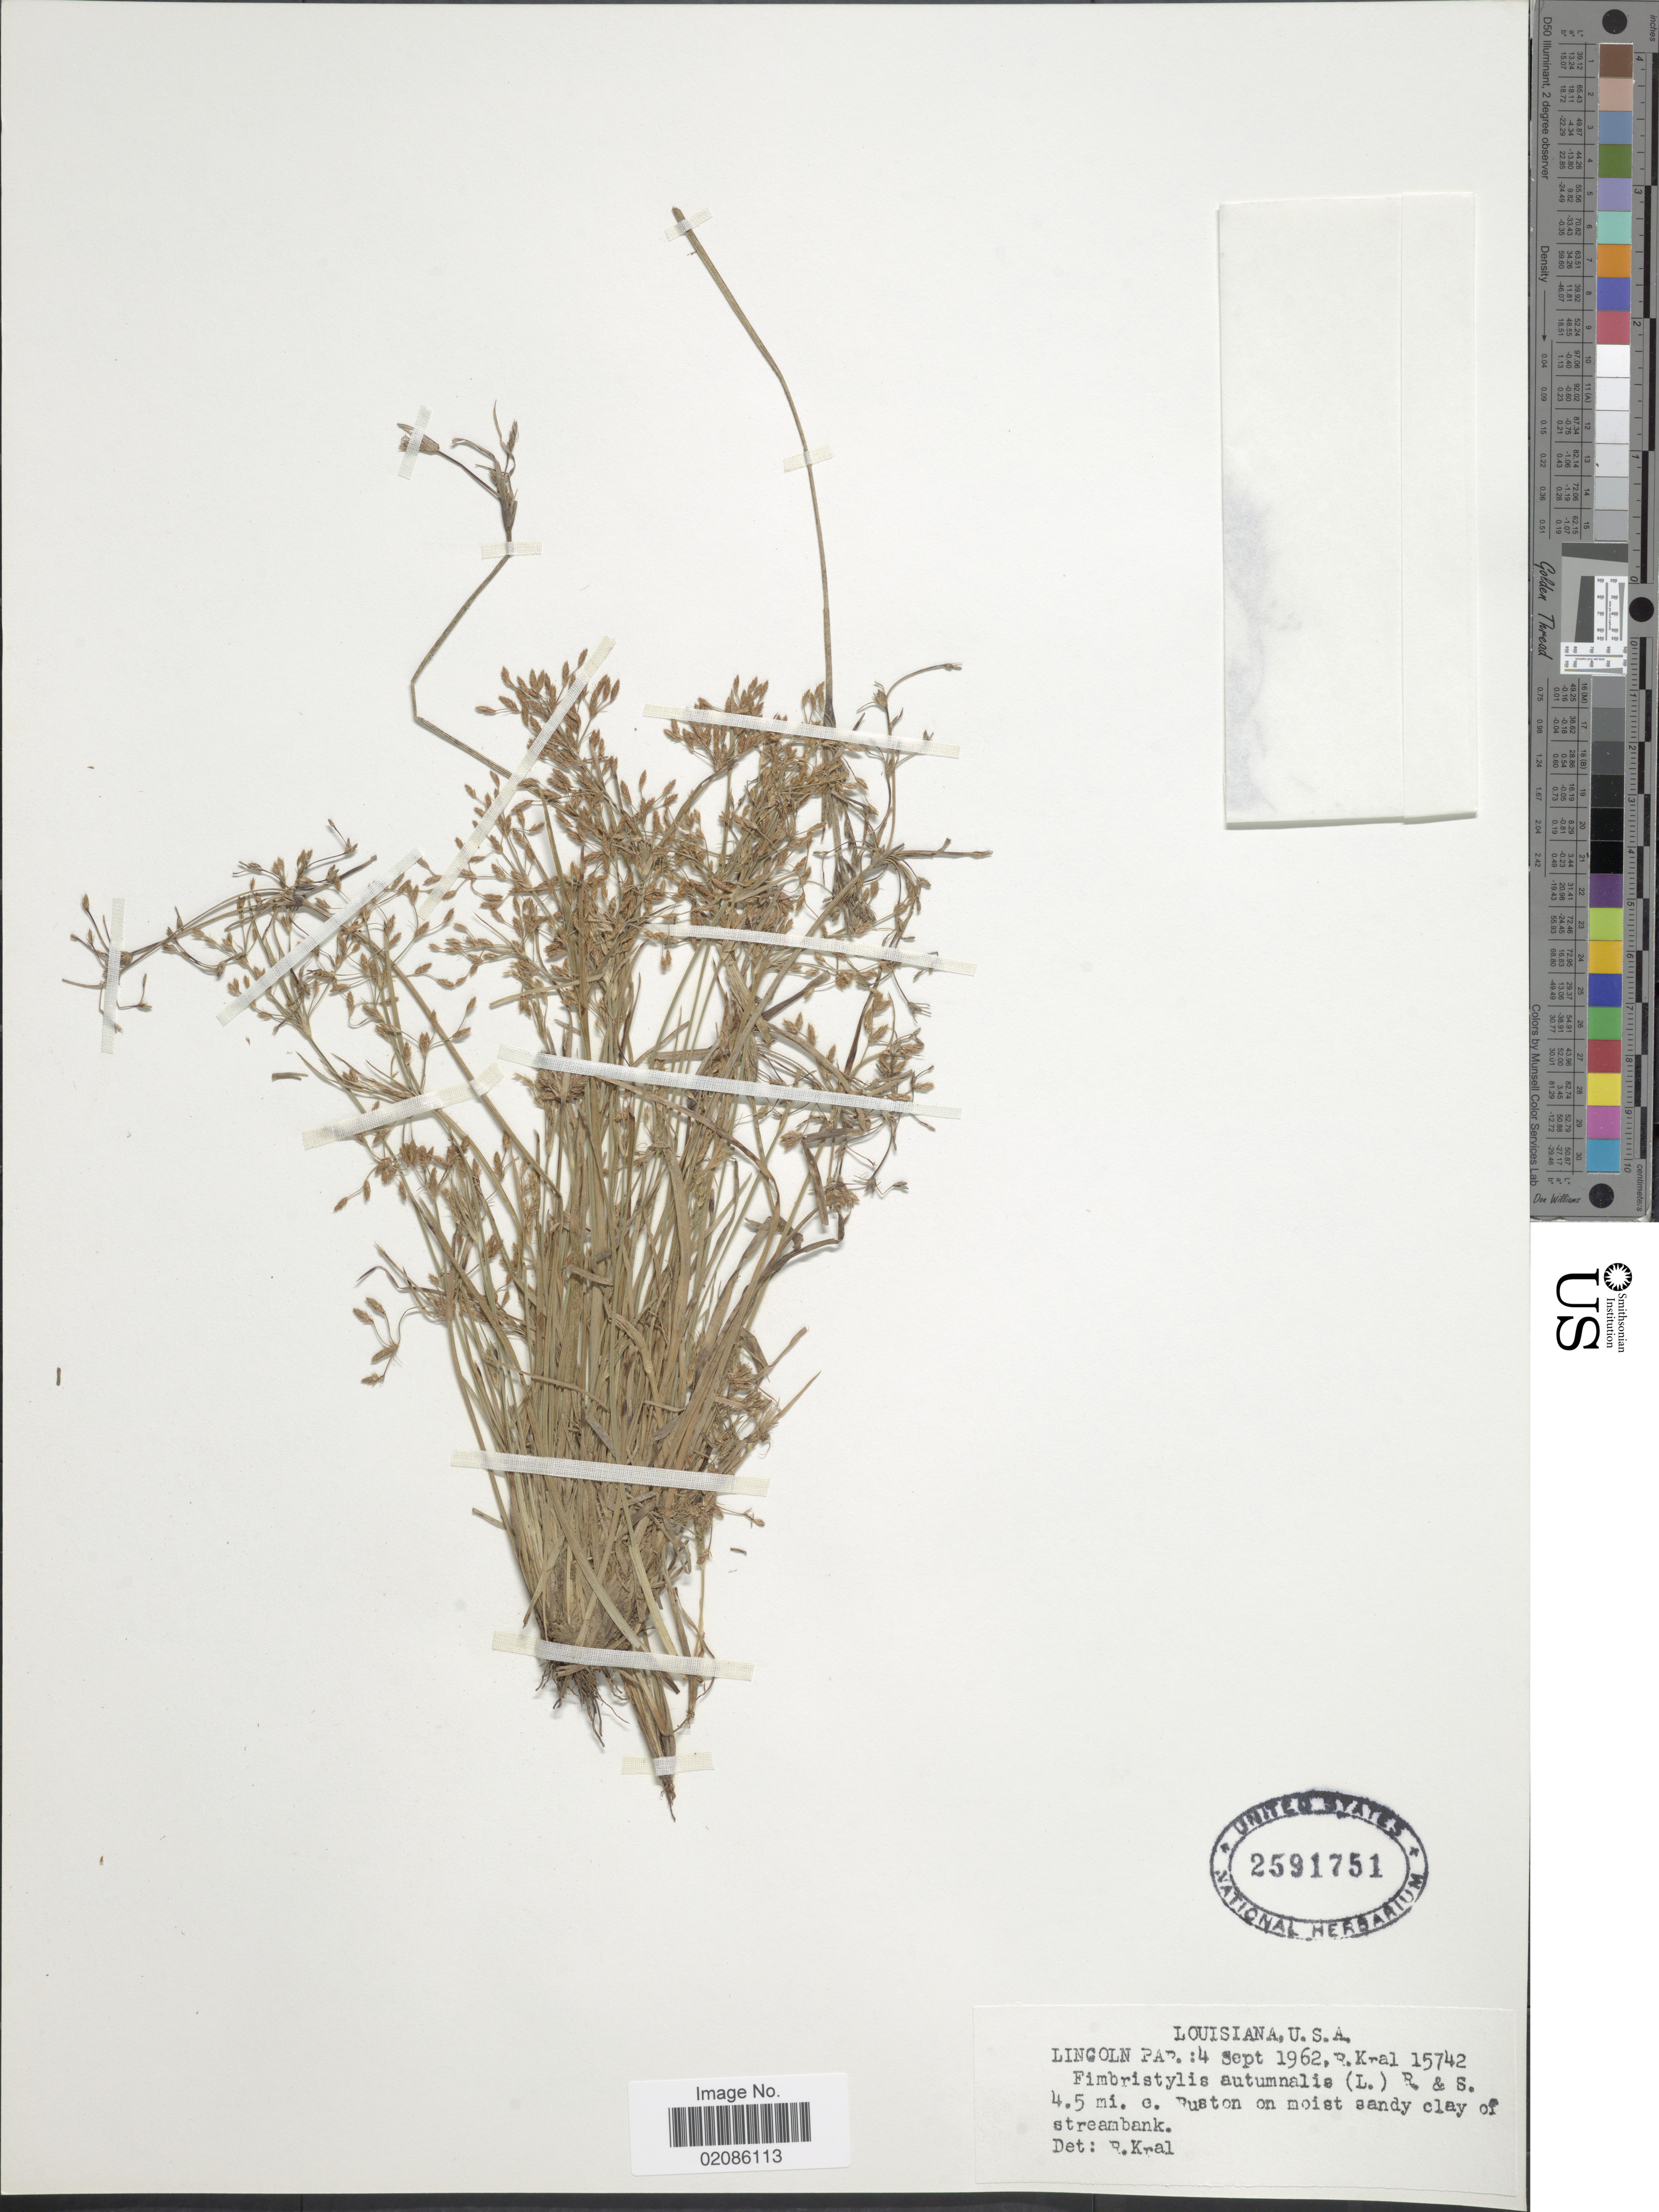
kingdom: Plantae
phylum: Tracheophyta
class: Liliopsida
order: Poales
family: Cyperaceae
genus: Fimbristylis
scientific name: Fimbristylis autumnalis (L.) Roem. & Schult.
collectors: R. Kral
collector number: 15742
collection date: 1962-09-04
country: United States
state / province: Louisiana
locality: Lincoln Par. 4.5 mi. e. Ruston on moist sandy clay of streambank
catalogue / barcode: US 2591751